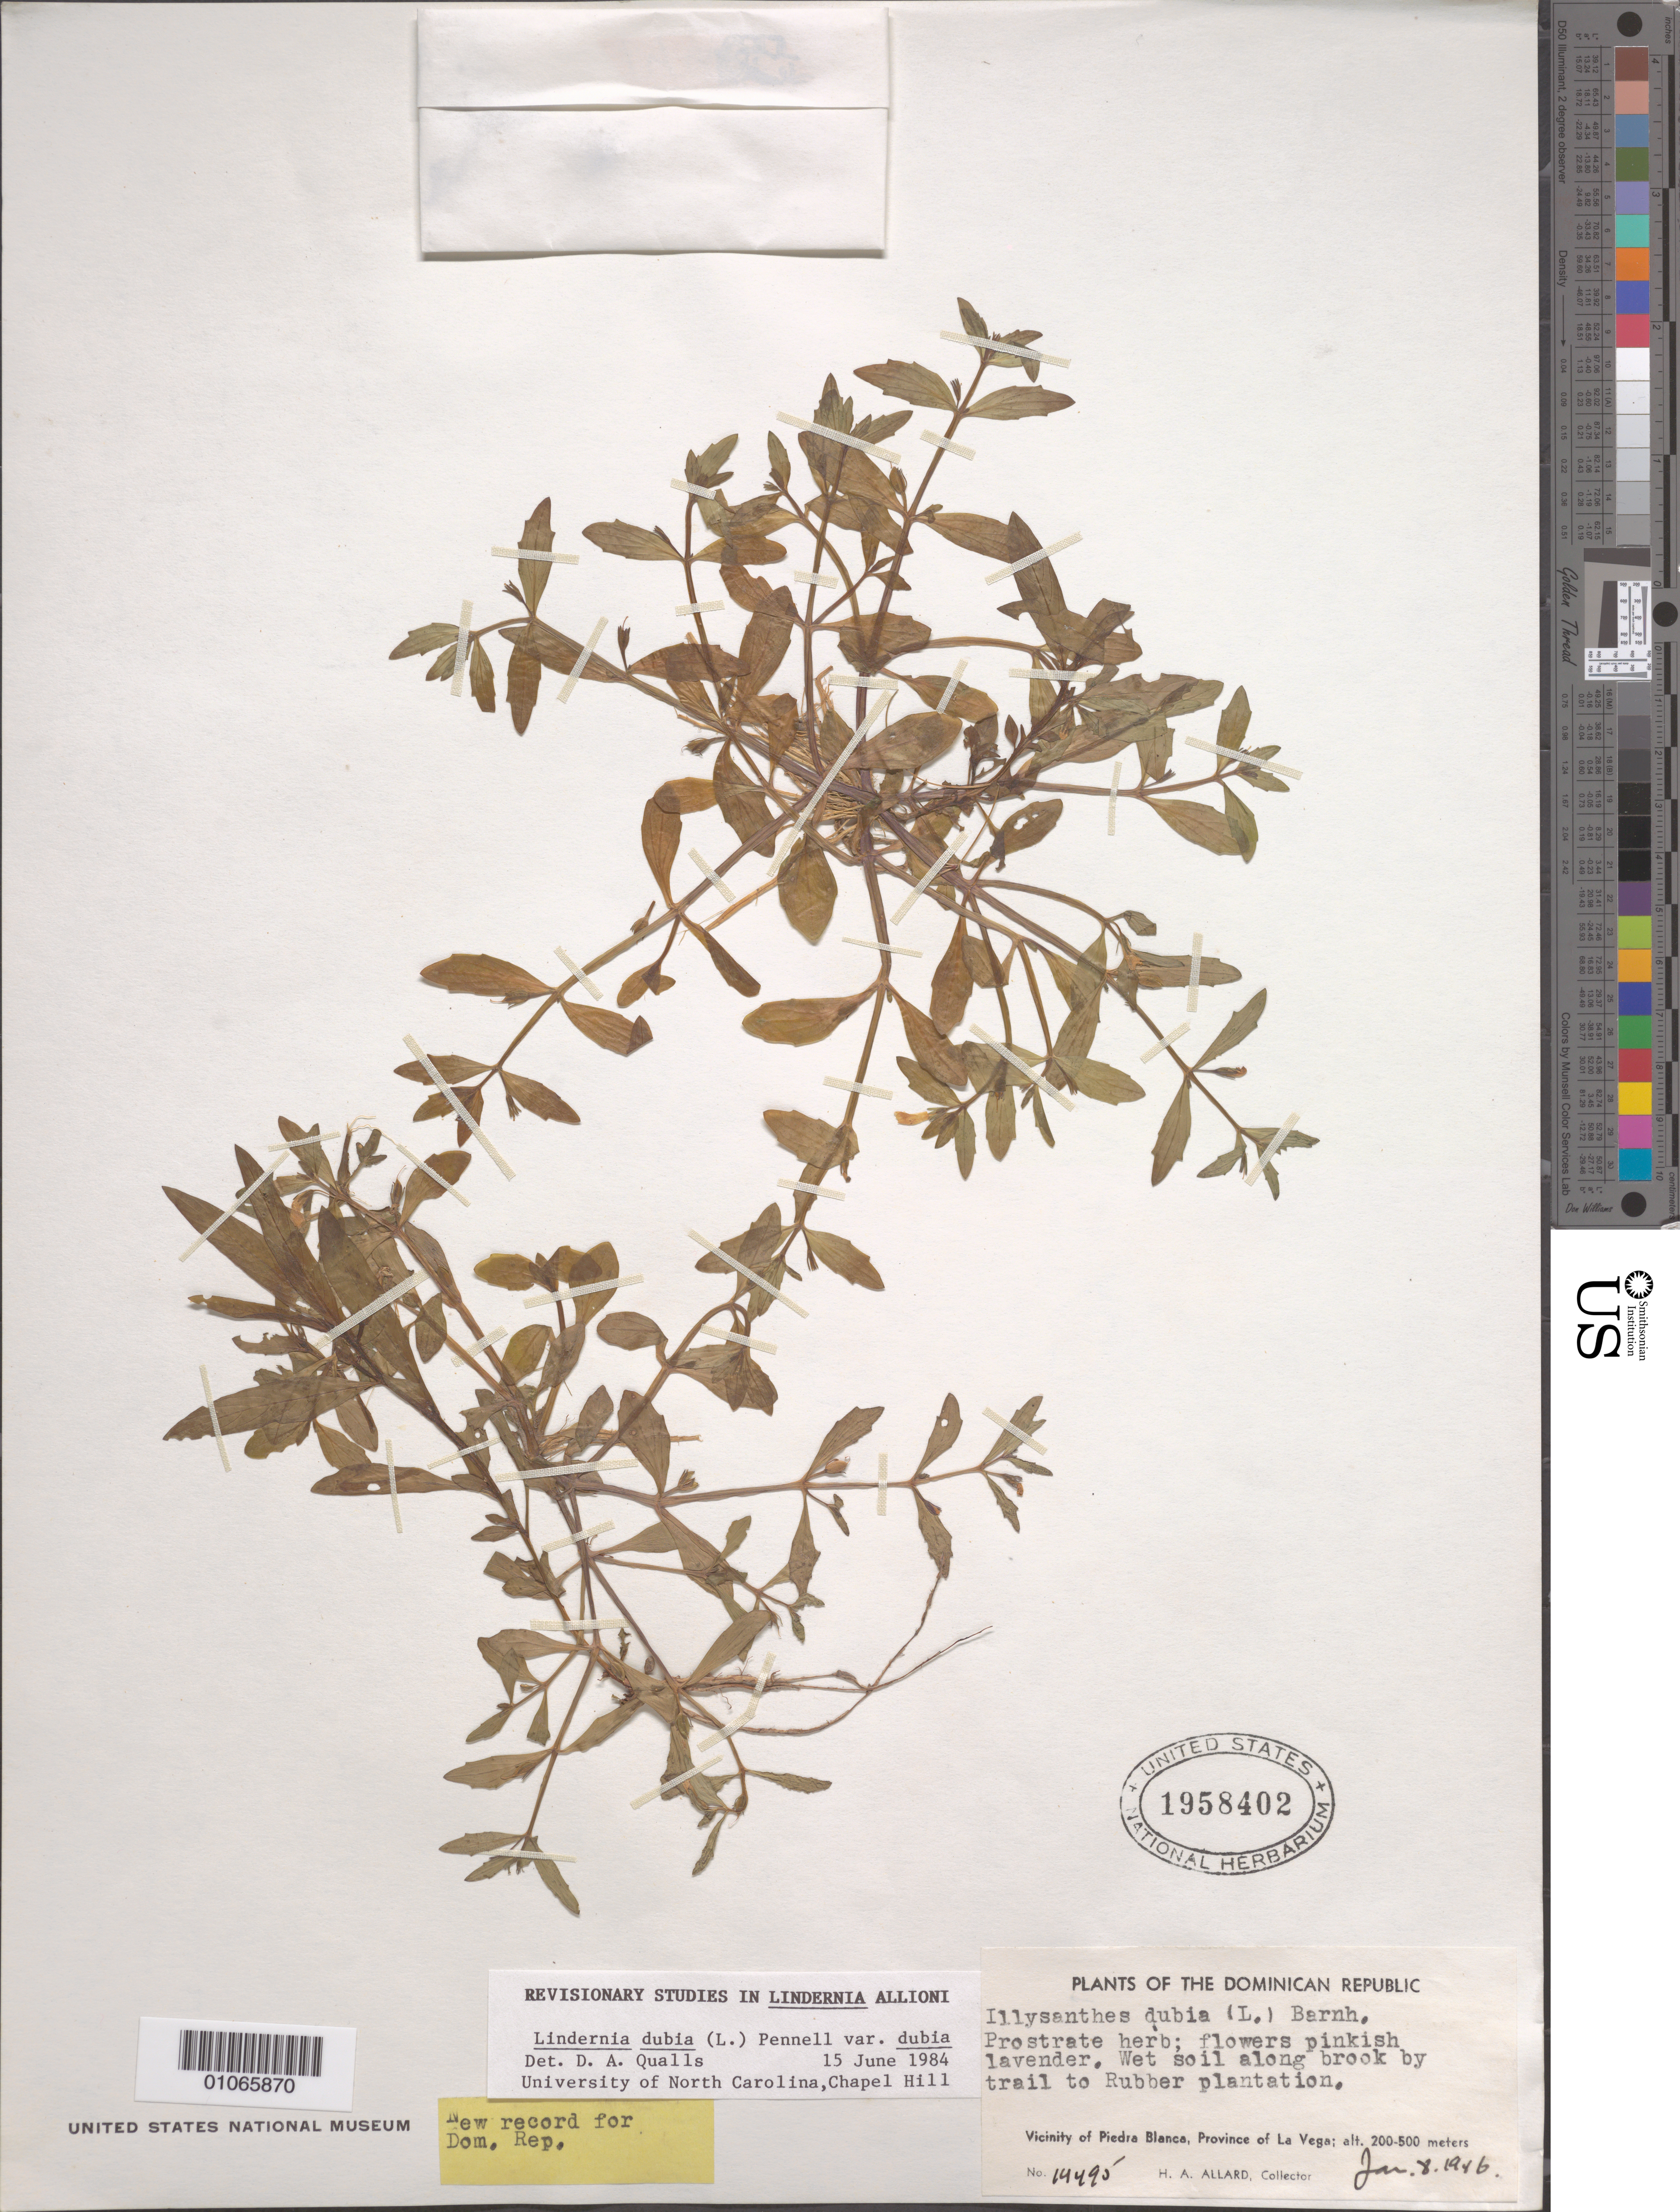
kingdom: Plantae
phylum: Tracheophyta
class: Magnoliopsida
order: Lamiales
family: Linderniaceae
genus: Lindernia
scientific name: Lindernia dubia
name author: (L.) Pennell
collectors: H. A. Allard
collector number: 14490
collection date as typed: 08 Jan 1946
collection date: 1946-01-08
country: Dominican Republic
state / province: La Vega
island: Hispaniola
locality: Vicinity of Piedra Blanca, wet soil along brook by trail to Rubber plantation.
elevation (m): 200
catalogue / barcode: US 1958402